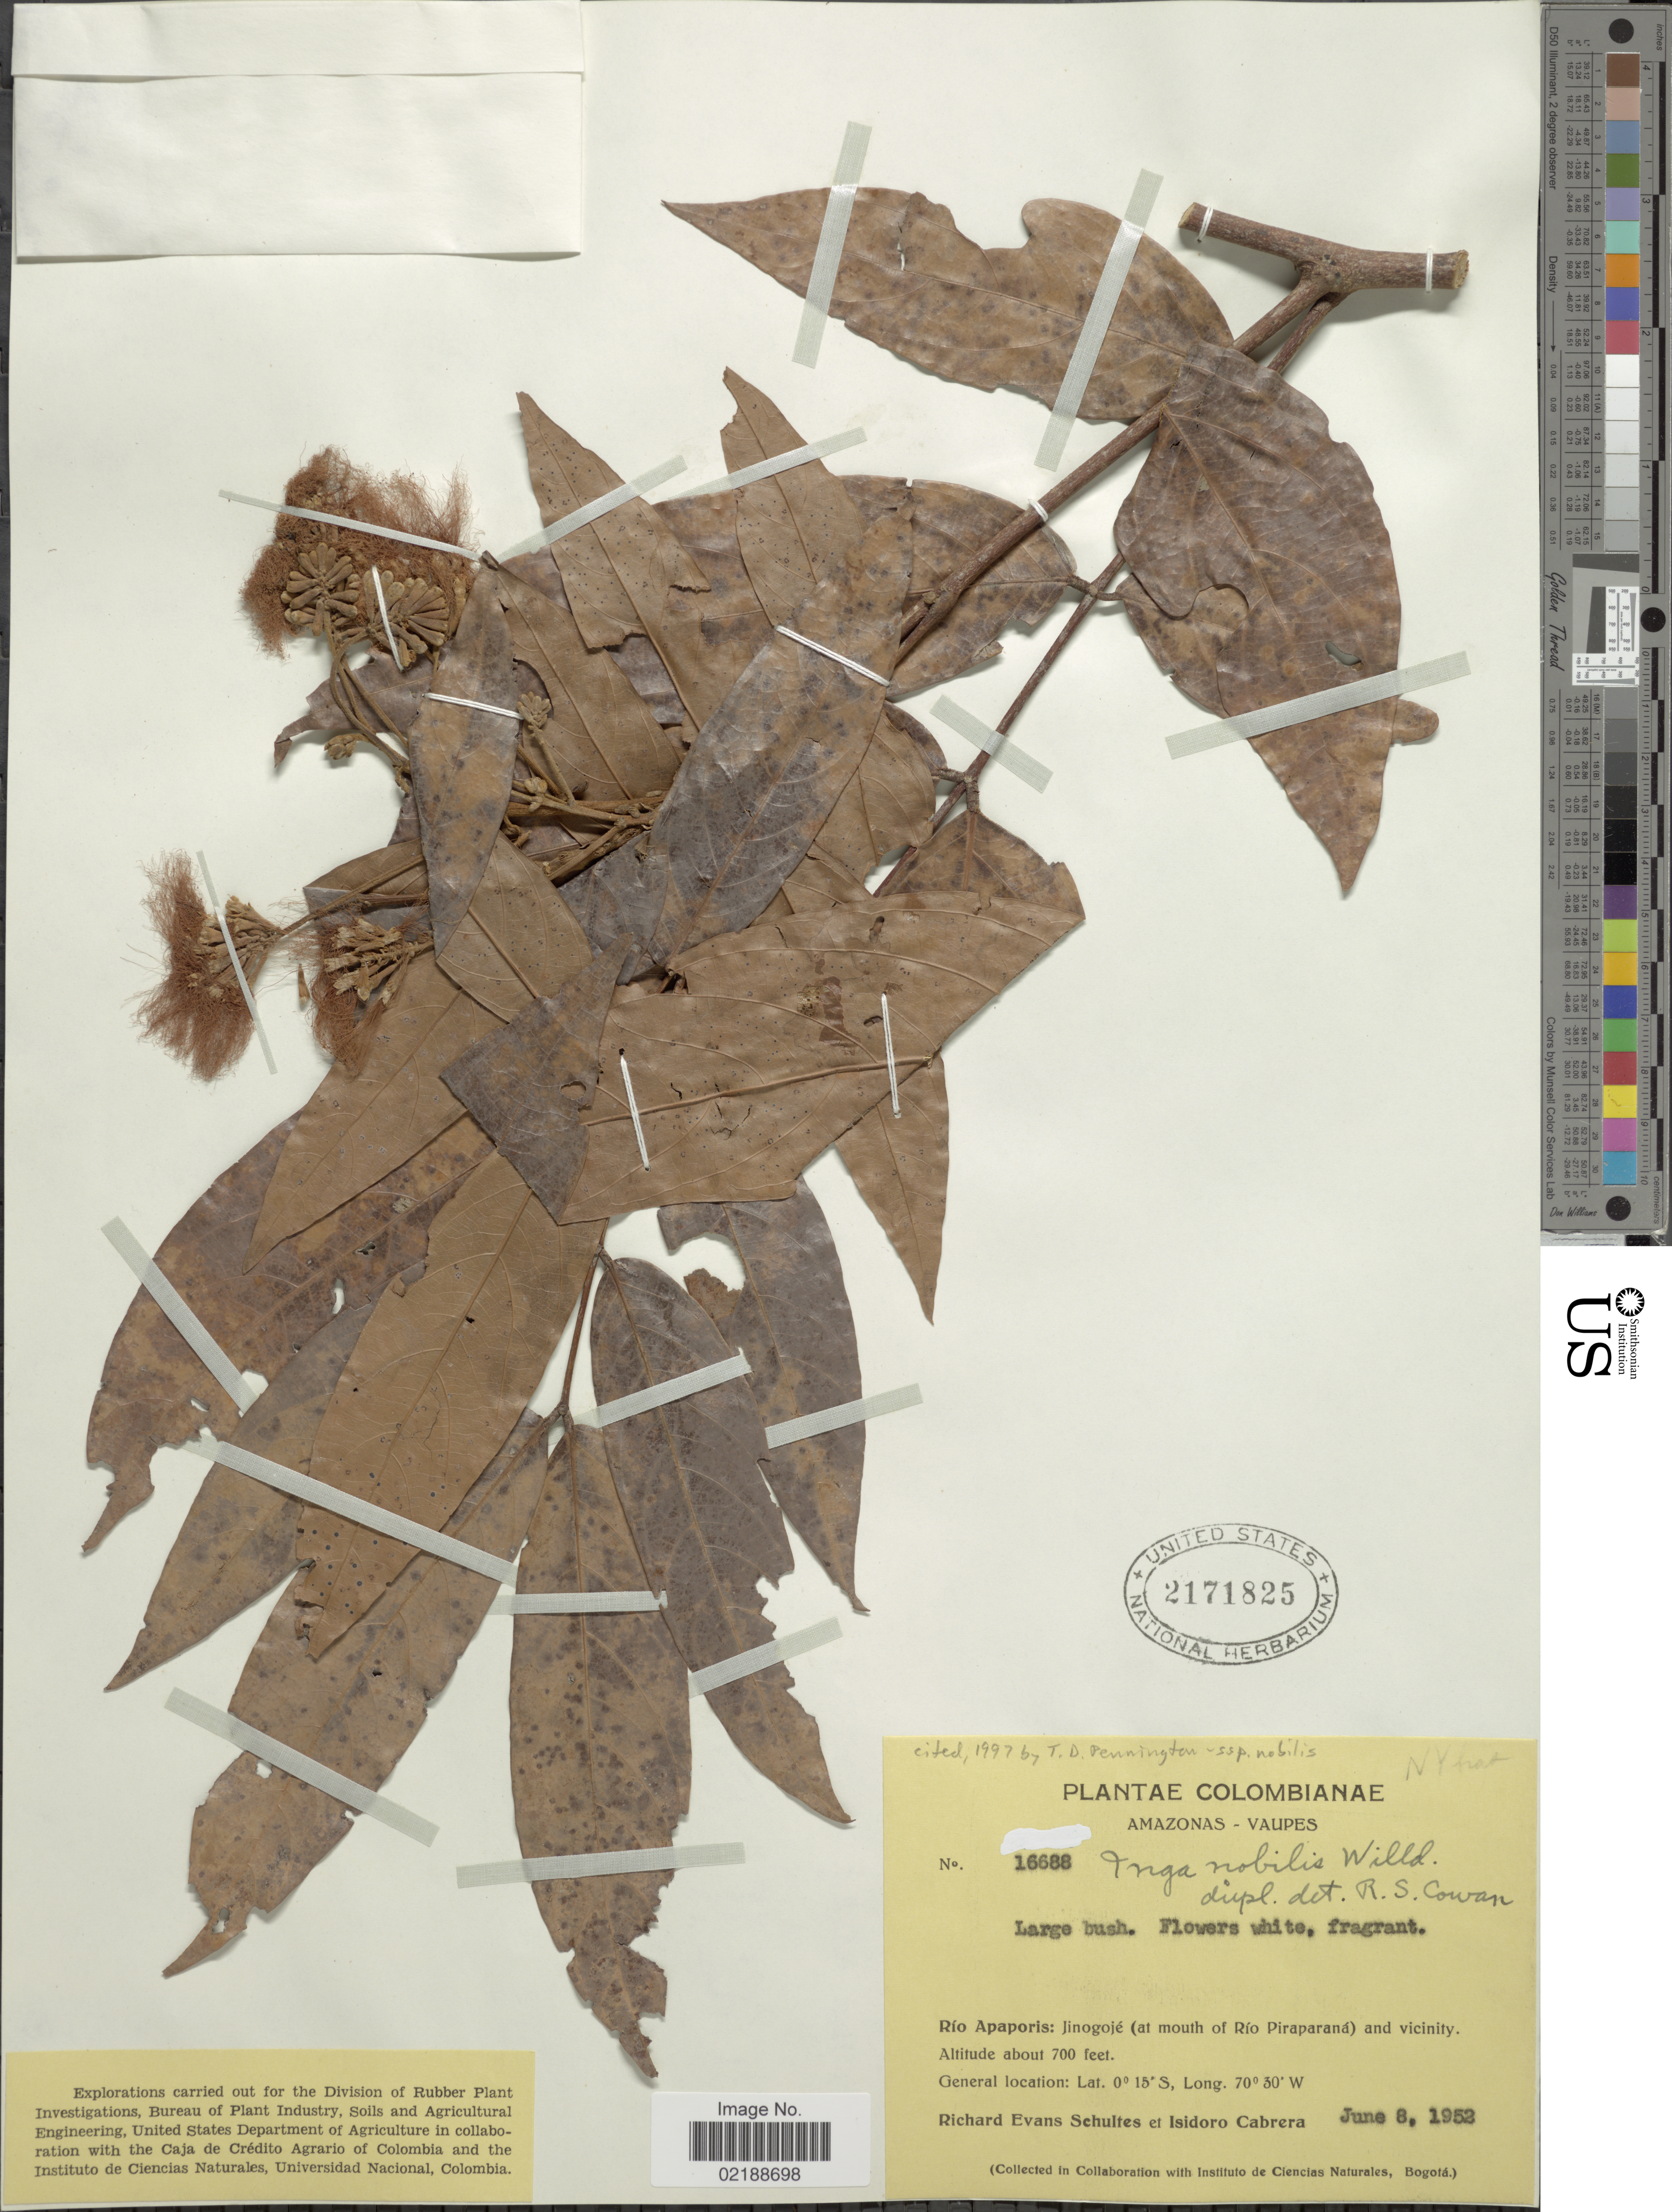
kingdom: Plantae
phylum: Tracheophyta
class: Magnoliopsida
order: Fabales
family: Fabaceae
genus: Inga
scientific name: Inga nobilis subsp. nobilis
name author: Willd.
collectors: R. E. Schultes & I. Cabrera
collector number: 16688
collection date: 1952-06-08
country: Colombia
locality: Amazonas - Vaupes, Río Apaporis: Jinogojé (at mouth of Río Piraparaná)a dn vicinity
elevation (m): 213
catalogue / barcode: US 2171825